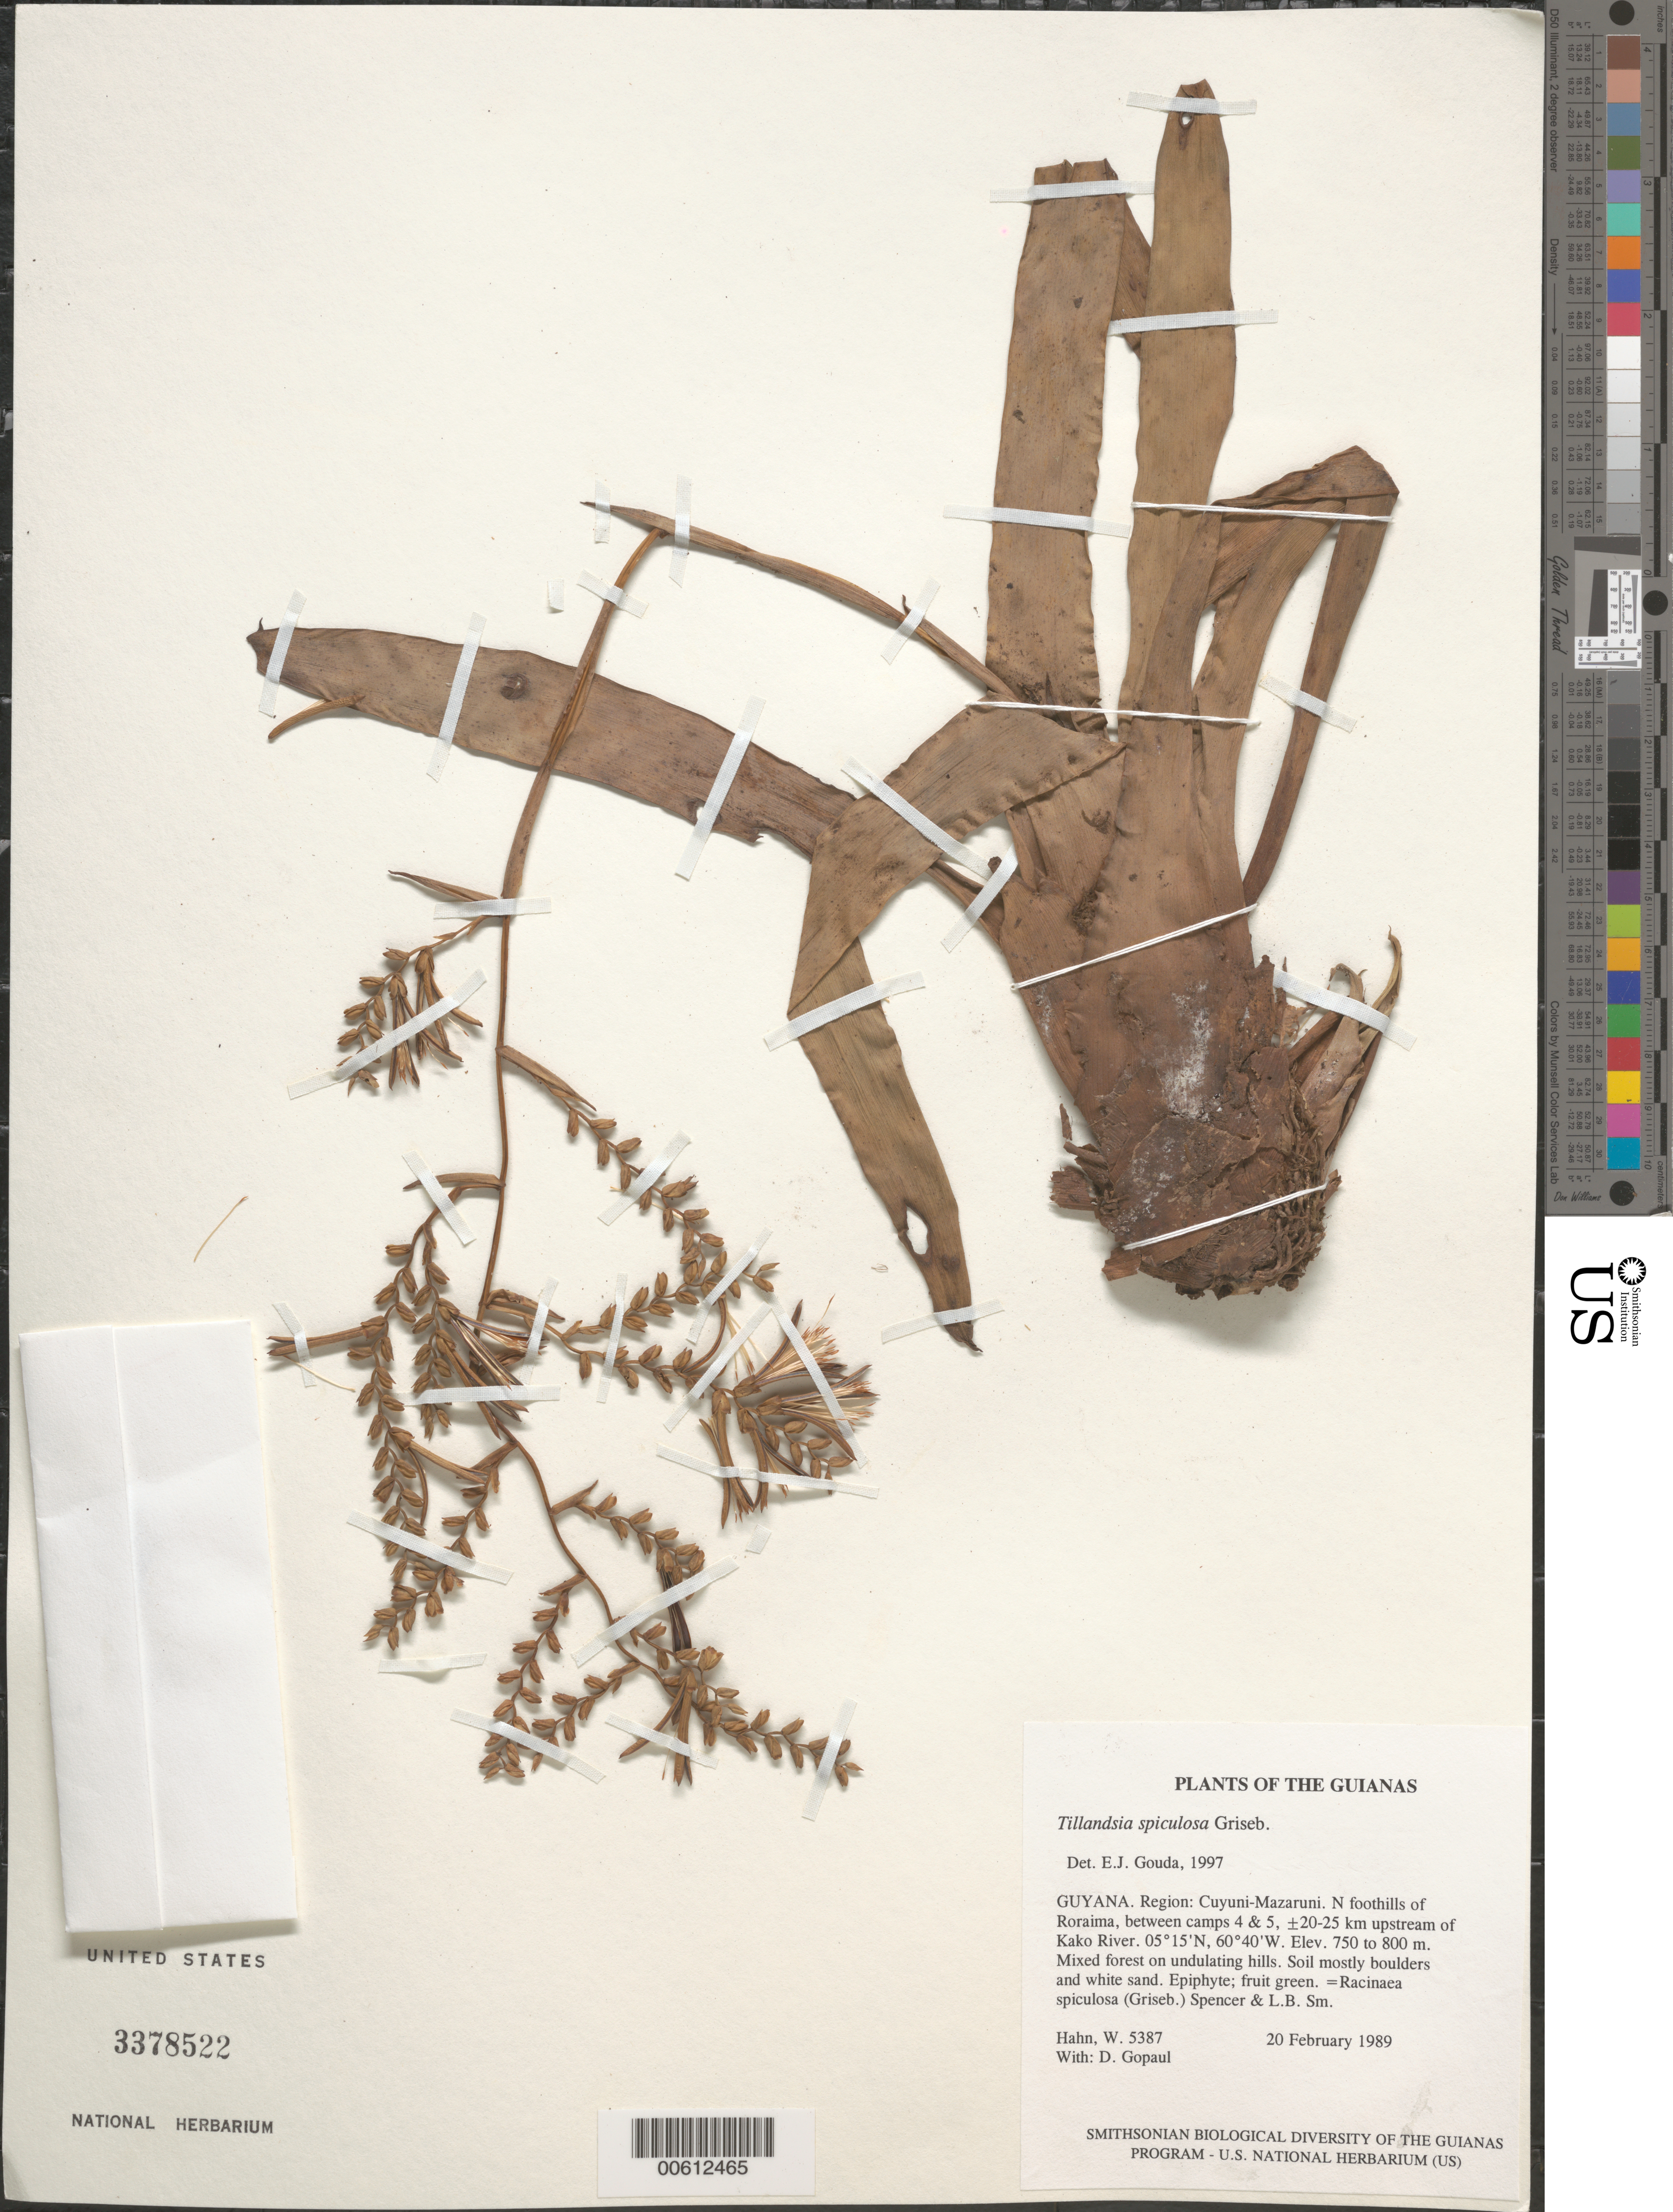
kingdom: Plantae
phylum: Tracheophyta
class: Liliopsida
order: Poales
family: Bromeliaceae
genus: Tillandsia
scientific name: Tillandsia spiculosa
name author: Griseb.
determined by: Gouda, E. J.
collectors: W. Hahn & D. Gopaul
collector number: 5387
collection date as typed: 20 February 1989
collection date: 1989-02-20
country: Guyana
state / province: Cuyuni-Mazaruni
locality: N foothills of Roraima, between camps 4 & 5, ±20-25 km upstream of Kako River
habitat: Mixed forest on undulating hills. Soil mostly boulders and white sand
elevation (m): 750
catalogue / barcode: US 3378522